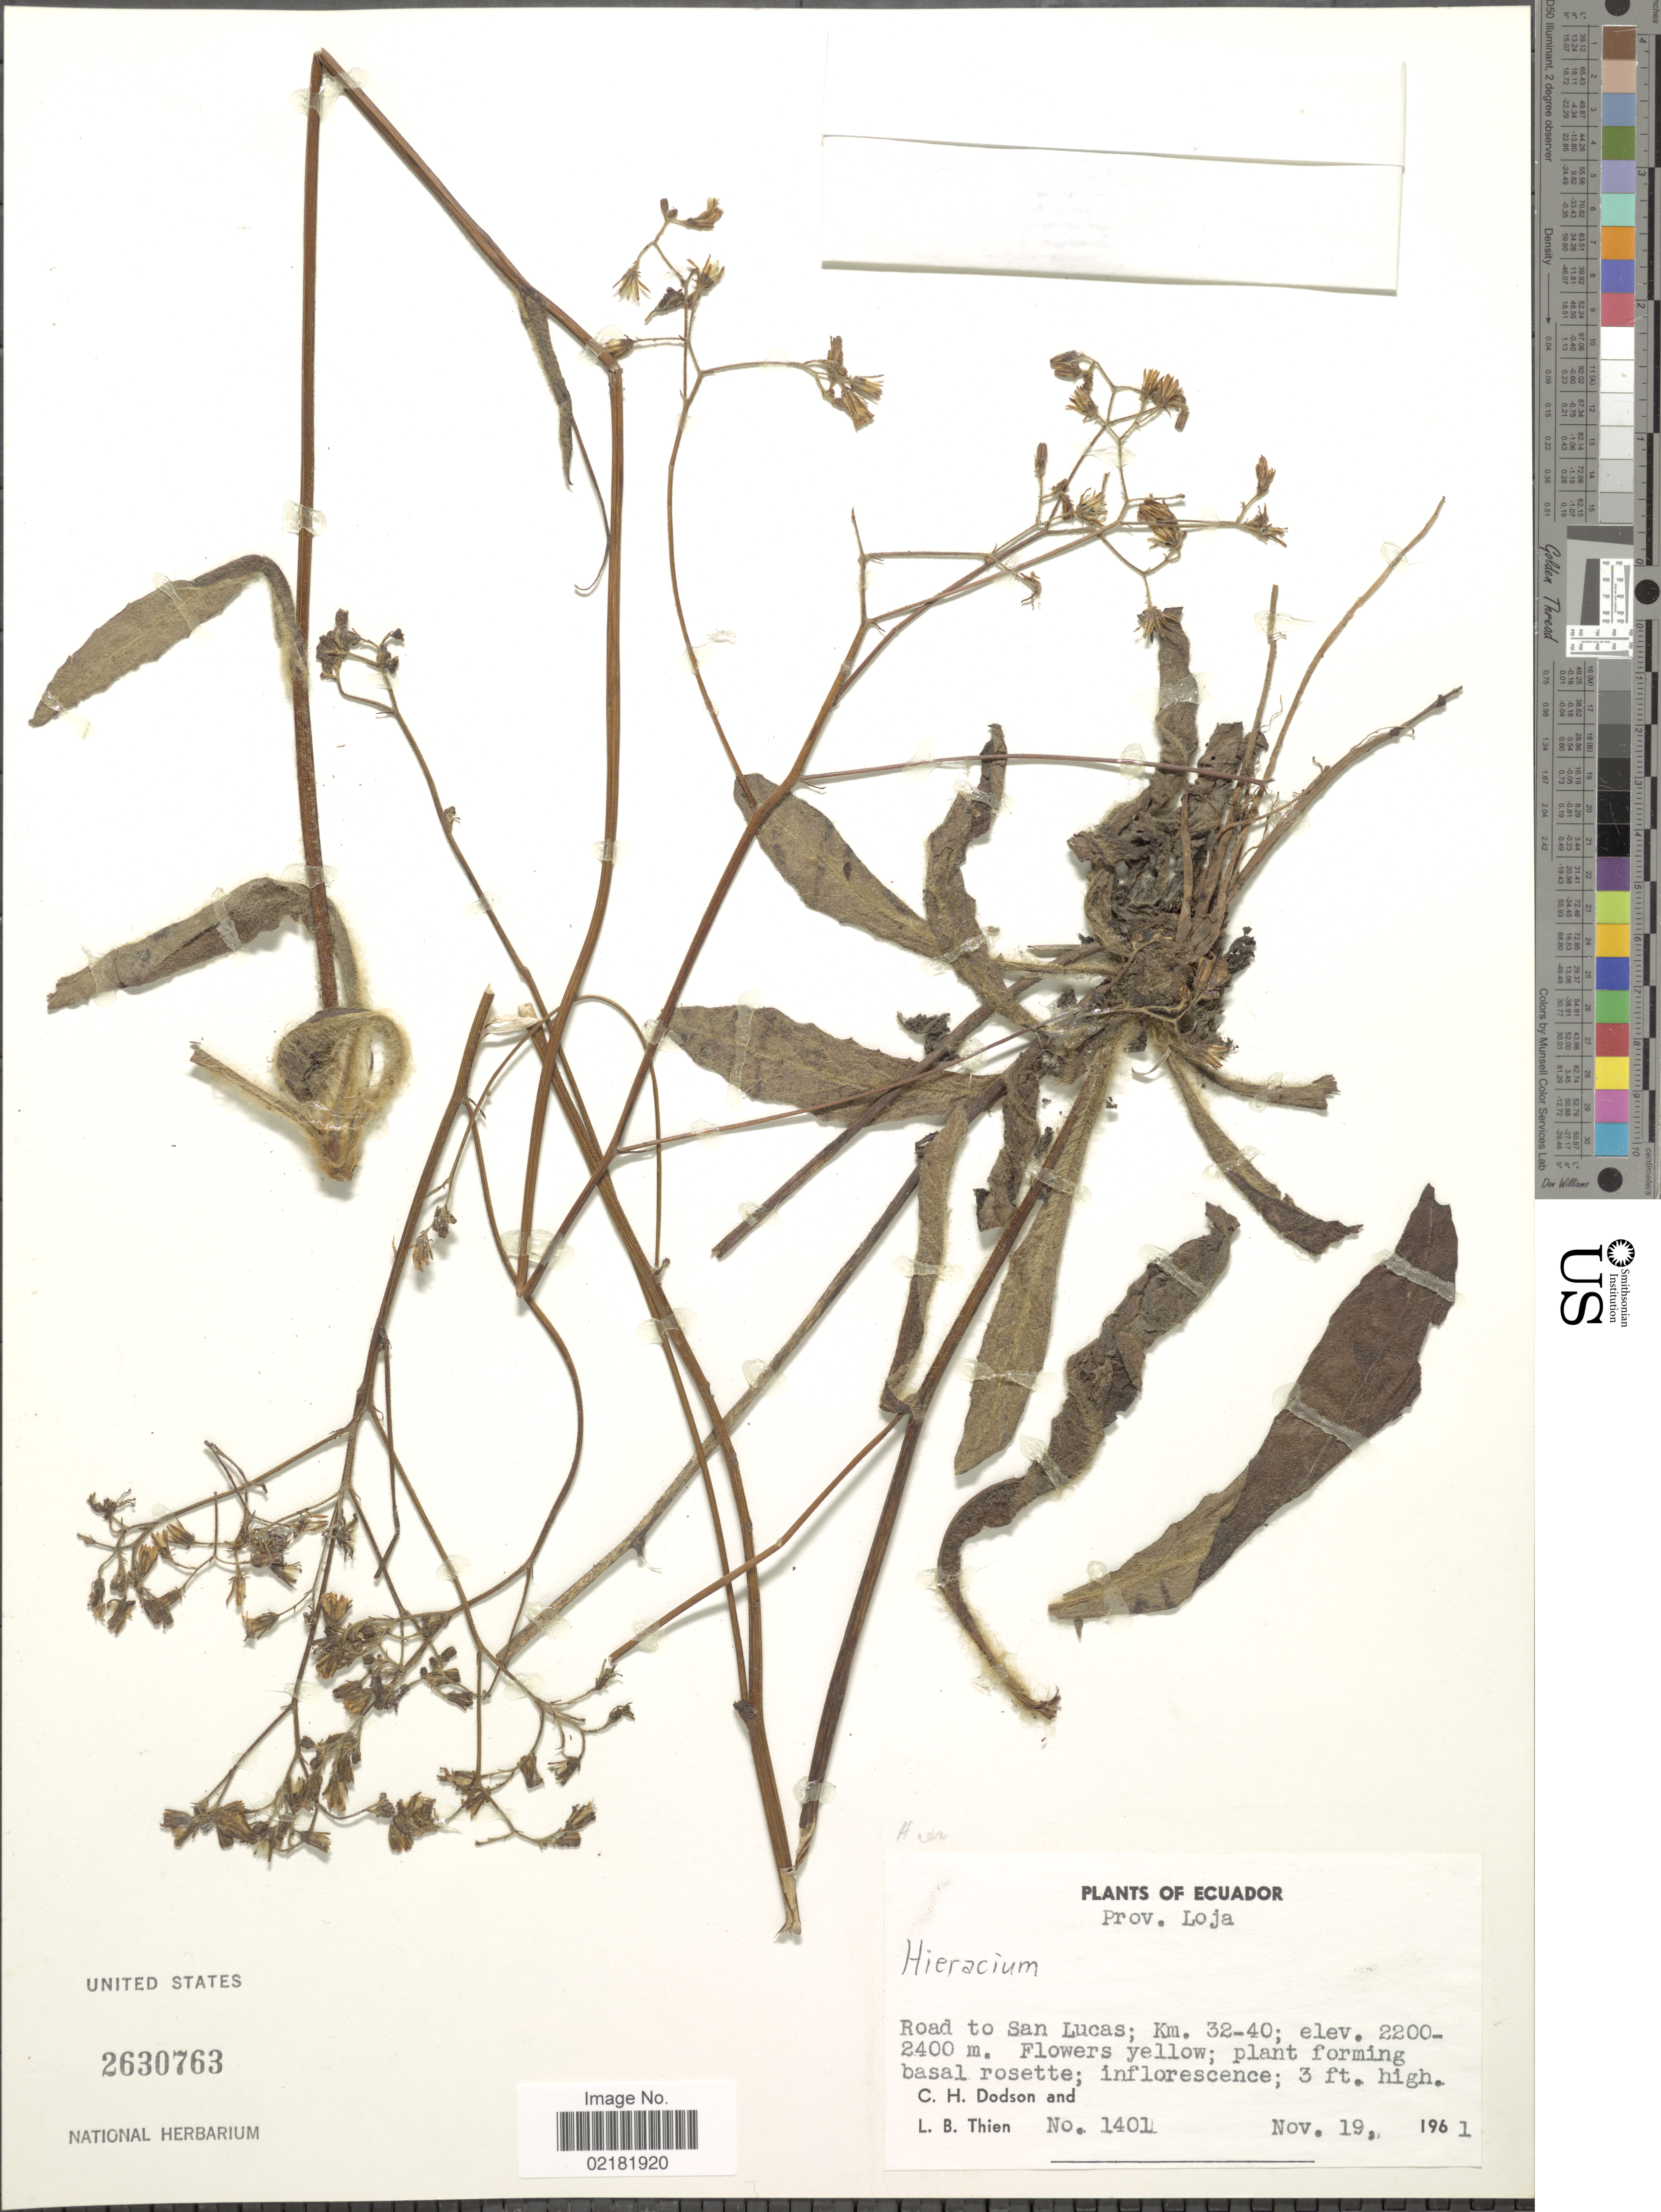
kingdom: Plantae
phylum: Tracheophyta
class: Magnoliopsida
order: Asterales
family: Asteraceae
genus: Hieracium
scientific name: Hieracium repandulare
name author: Druce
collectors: C. H. Dodson & L. Thien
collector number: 1401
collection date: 1961-11-19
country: Ecuador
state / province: Loja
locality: Road to San Lucas; km. 32-40.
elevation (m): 2200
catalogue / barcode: US 2630763